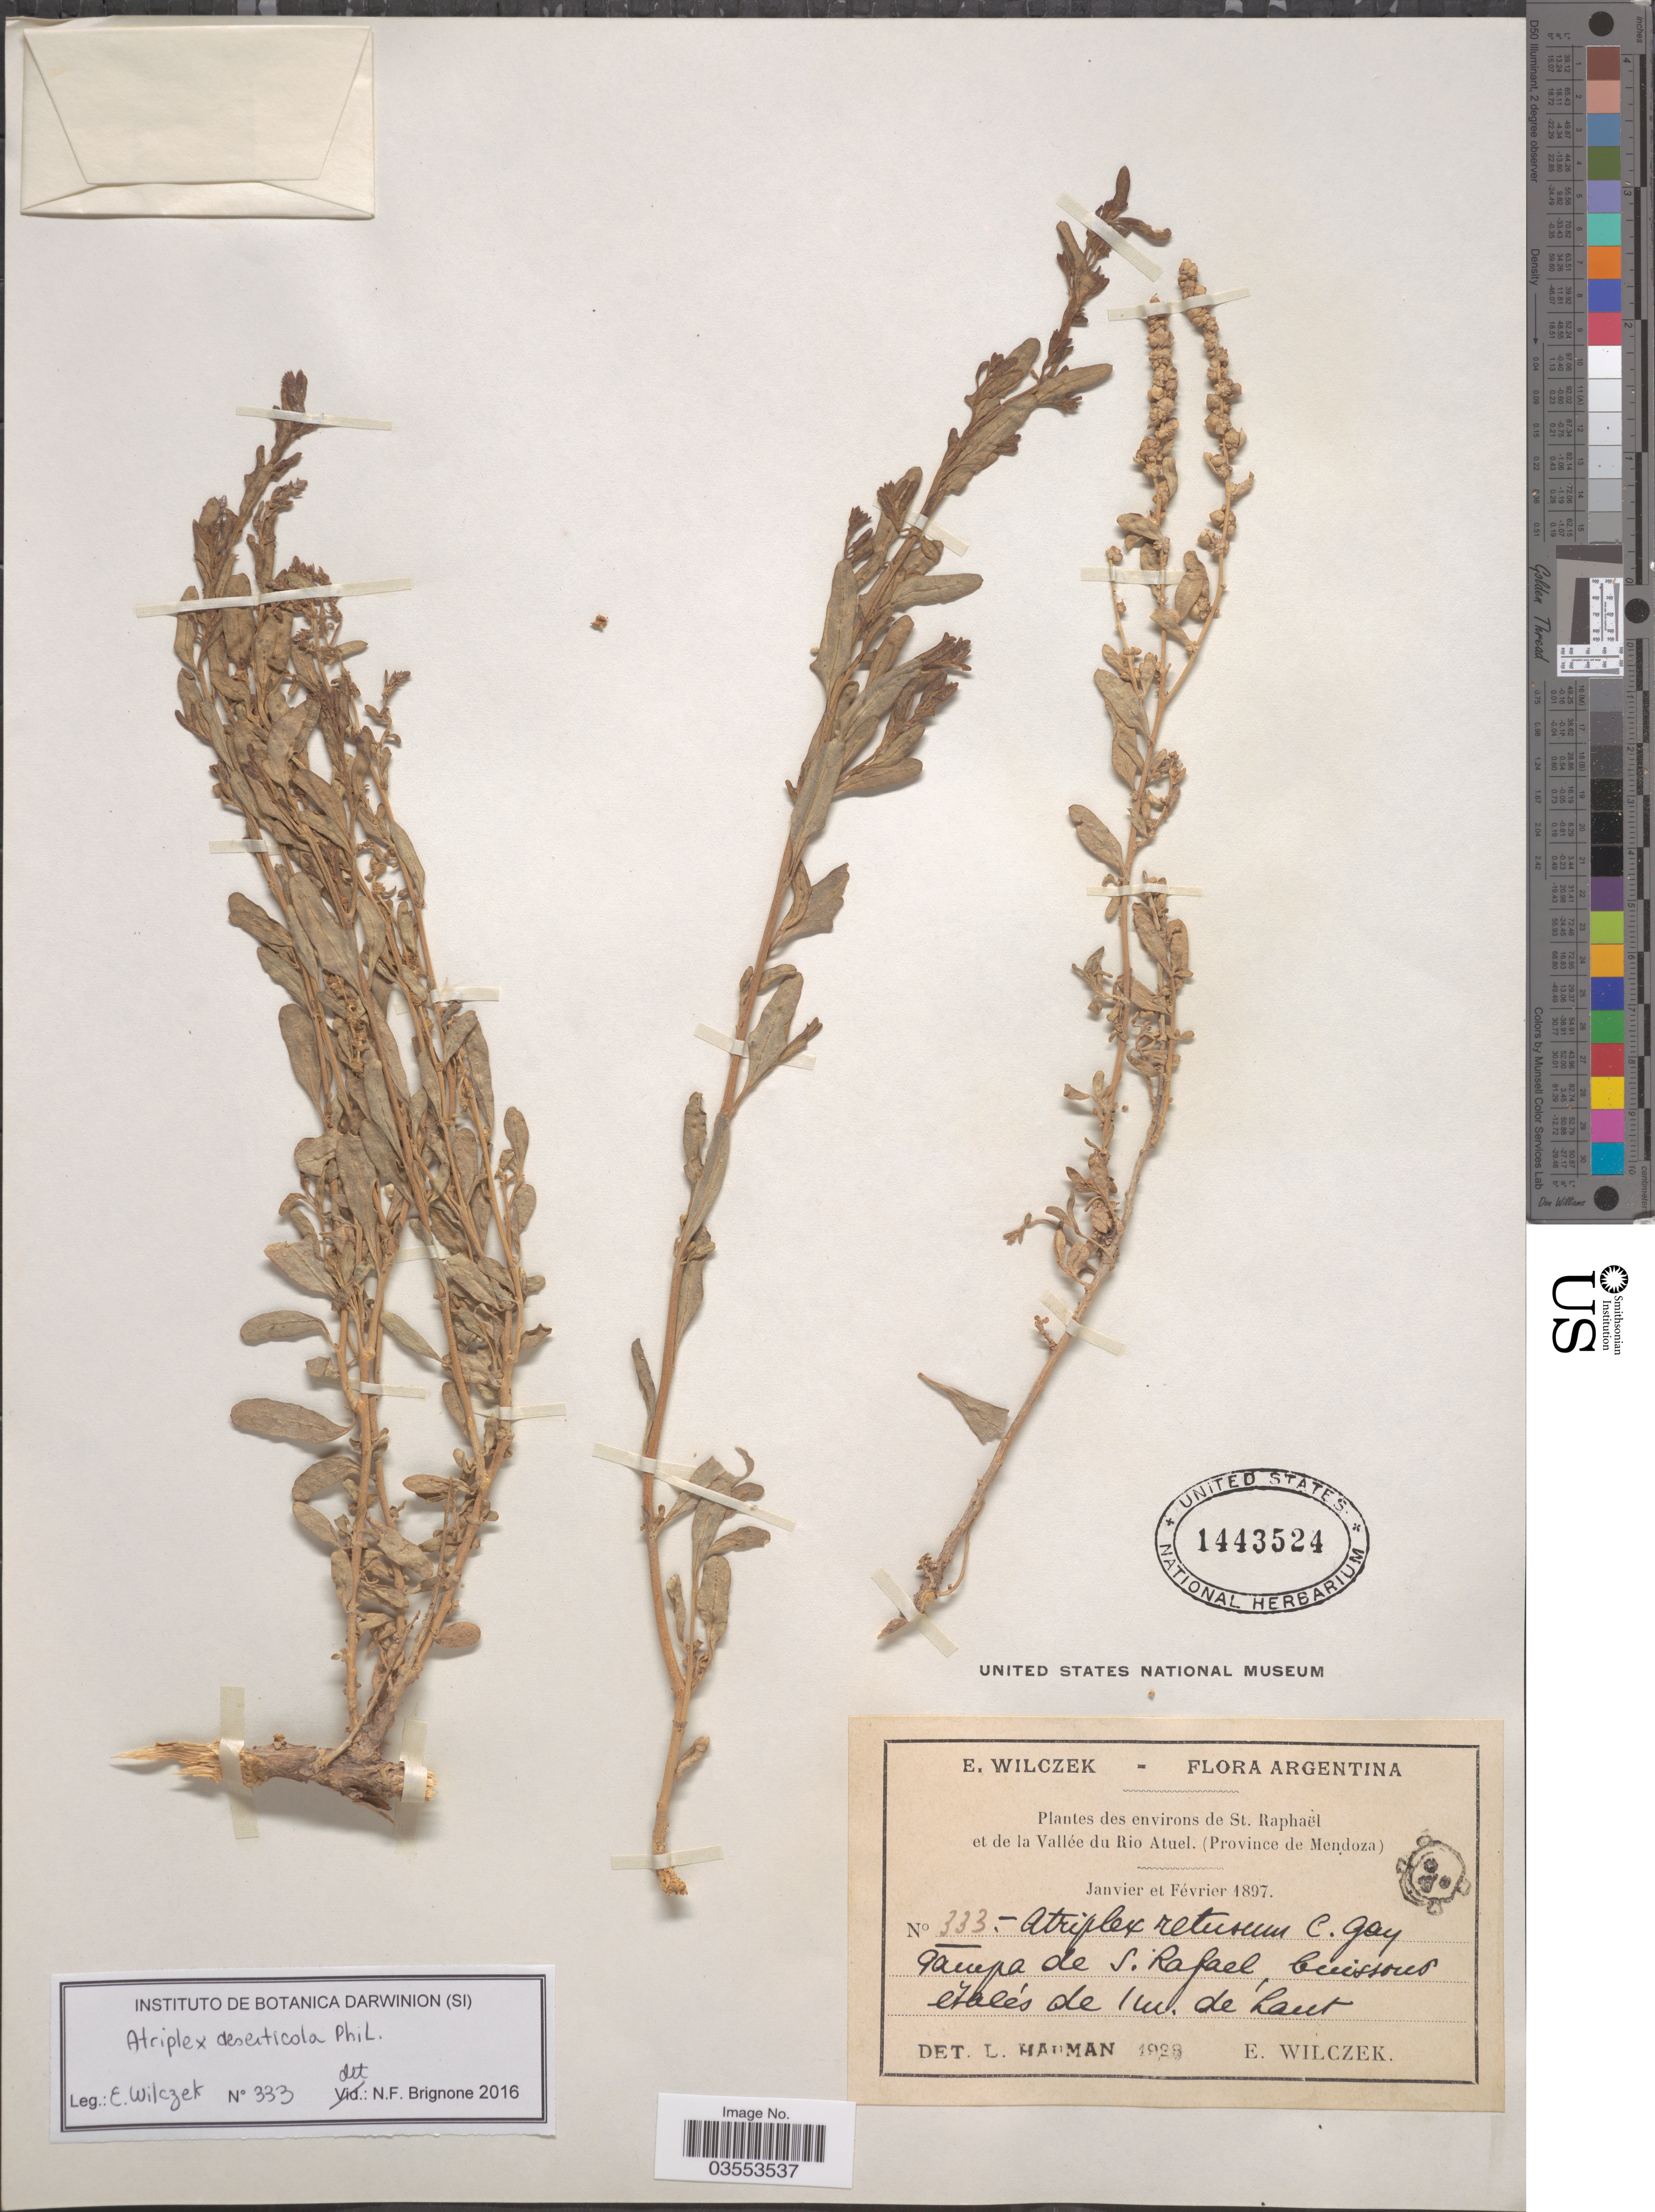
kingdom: Plantae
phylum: Tracheophyta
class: Magnoliopsida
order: Caryophyllales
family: Amaranthaceae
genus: Atriplex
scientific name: Atriplex retusa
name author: Gay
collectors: E. Wilczek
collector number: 333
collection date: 1897-01/1897-02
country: Argentina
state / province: Mendoza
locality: Des environs de St. Raphaël et de la Vallée du Rio Atuel. Pampa de S. Rafael.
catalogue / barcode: US 1443524